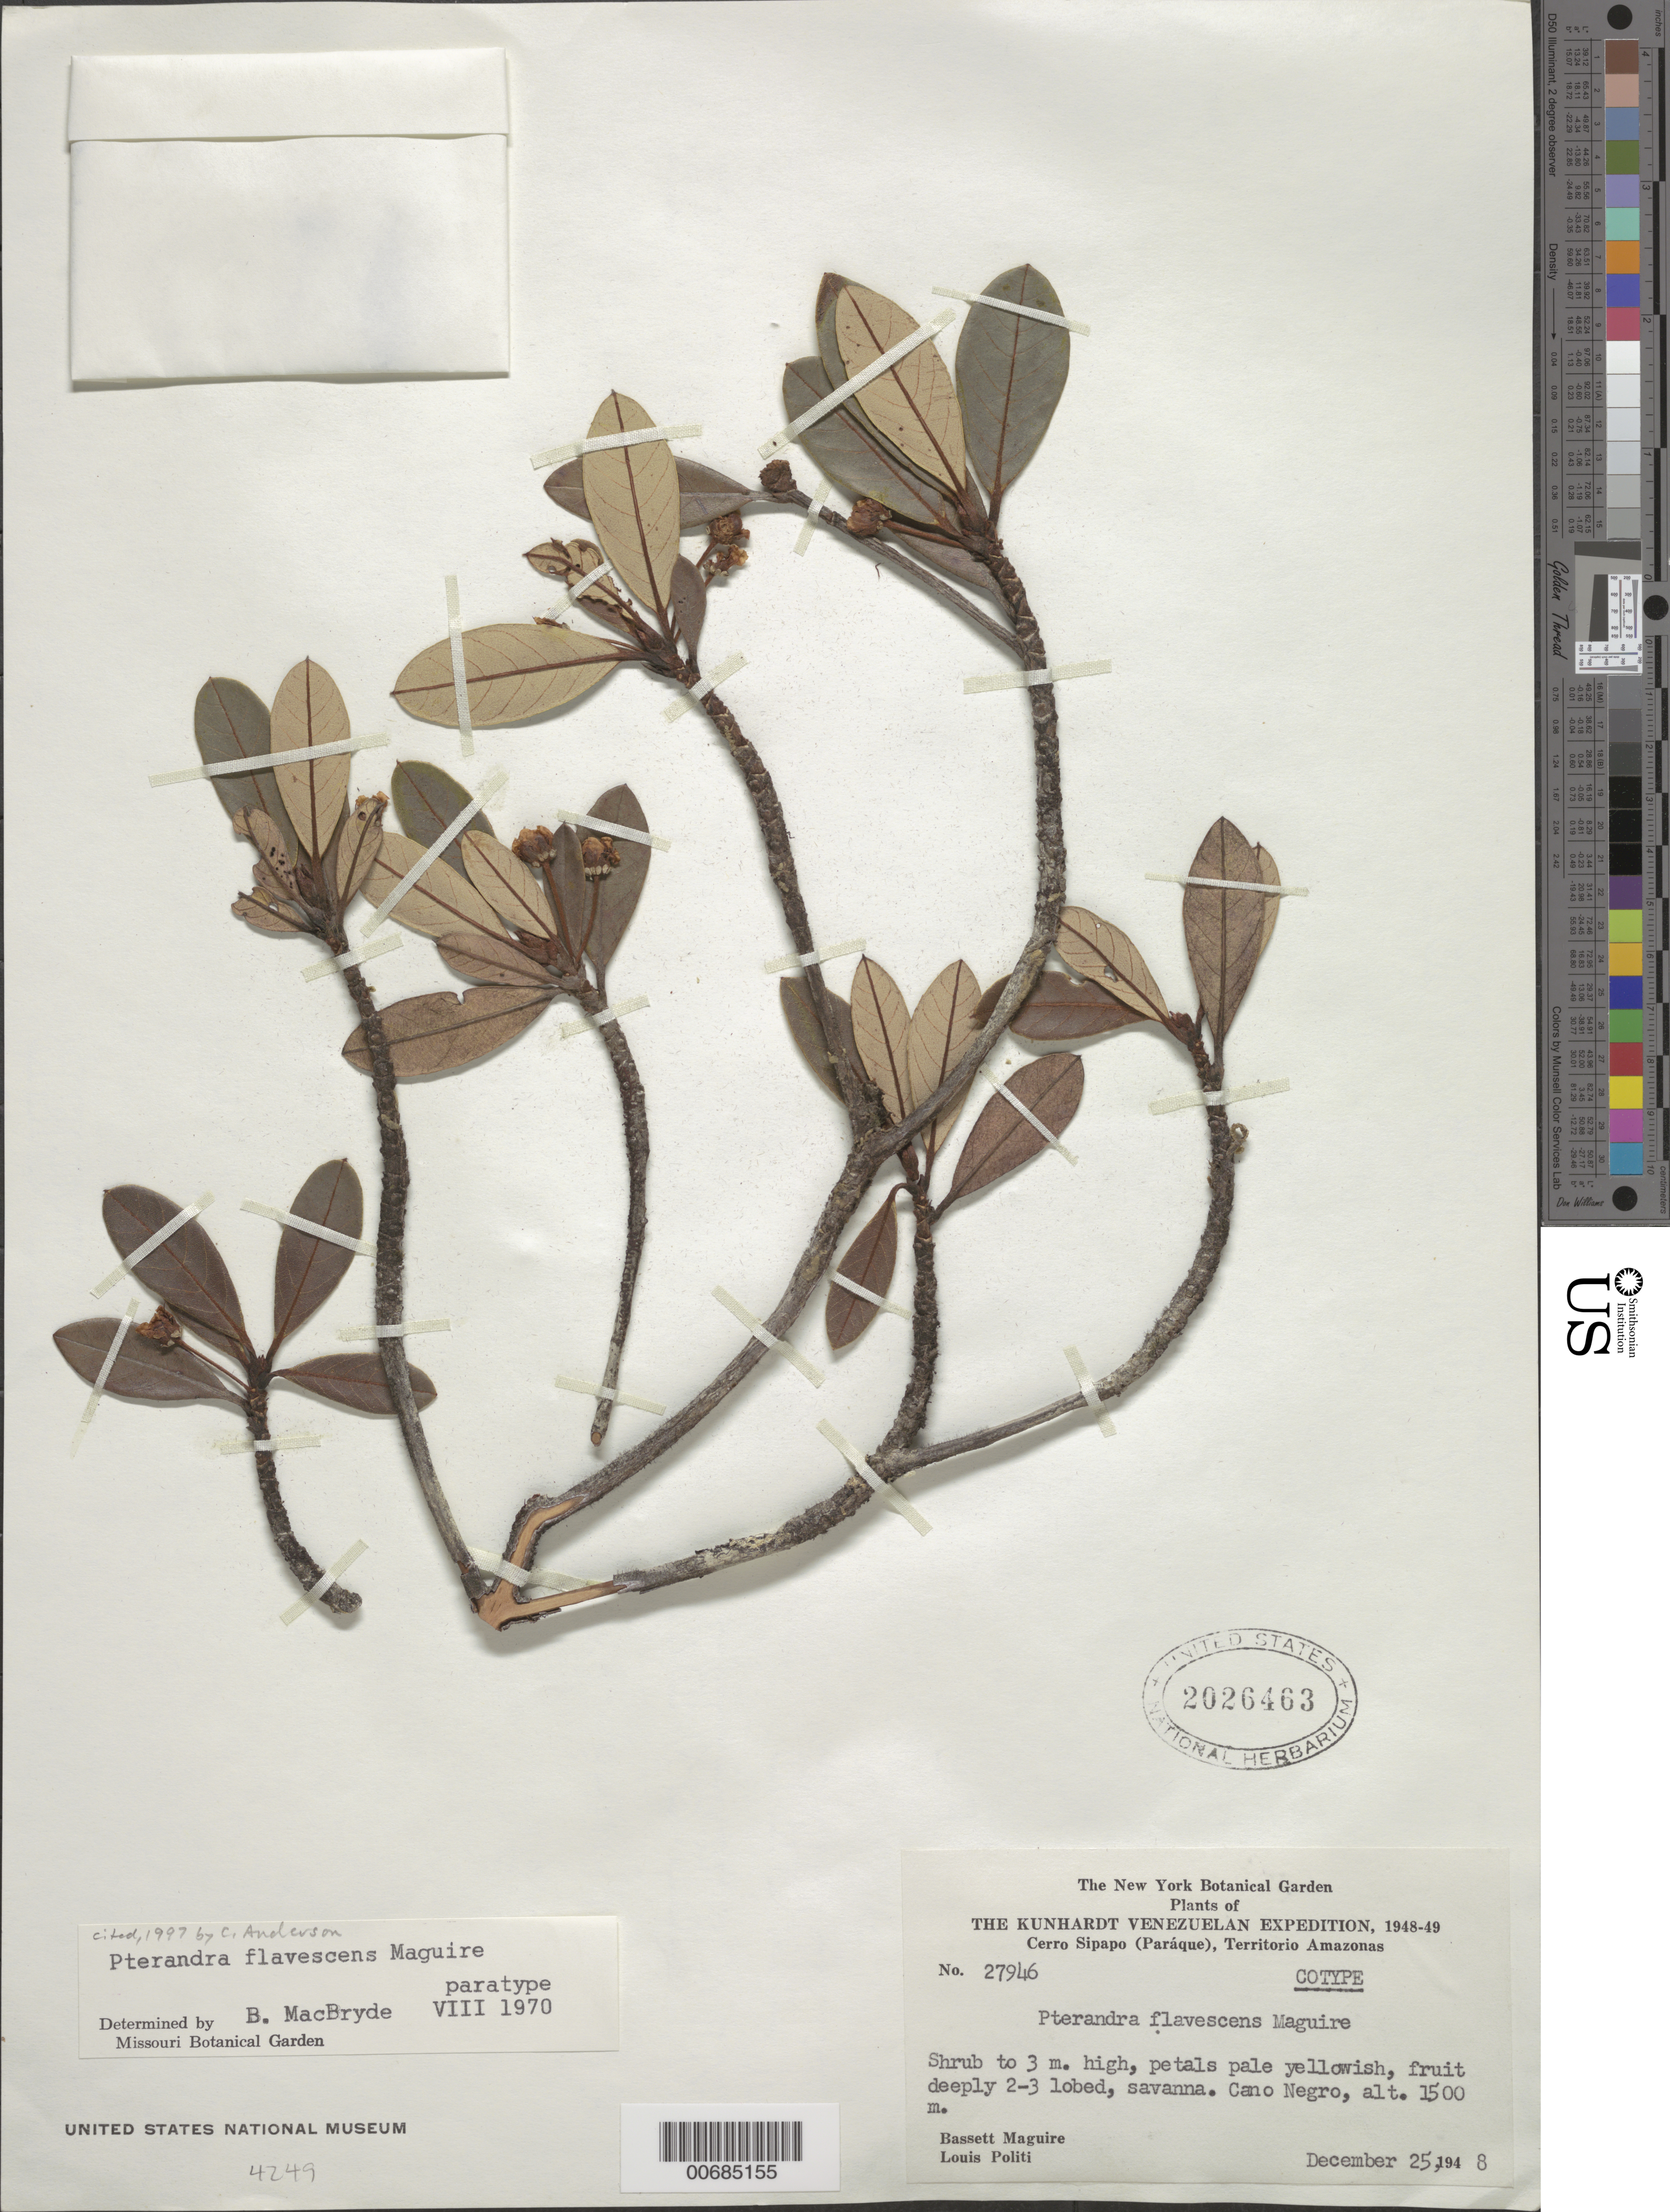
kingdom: Plantae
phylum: Tracheophyta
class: Magnoliopsida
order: Malpighiales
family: Malpighiaceae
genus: Pterandra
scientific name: Pterandra flavescens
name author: Maguire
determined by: Anderson, C.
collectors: B. Maguire & L. Politi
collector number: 27946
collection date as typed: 25-Dec-48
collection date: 1948-12-25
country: Venezuela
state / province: Amazonas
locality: Cerro Sipapo (Paráque), Caño Negro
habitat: Savanna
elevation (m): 1500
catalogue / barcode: US 2026463